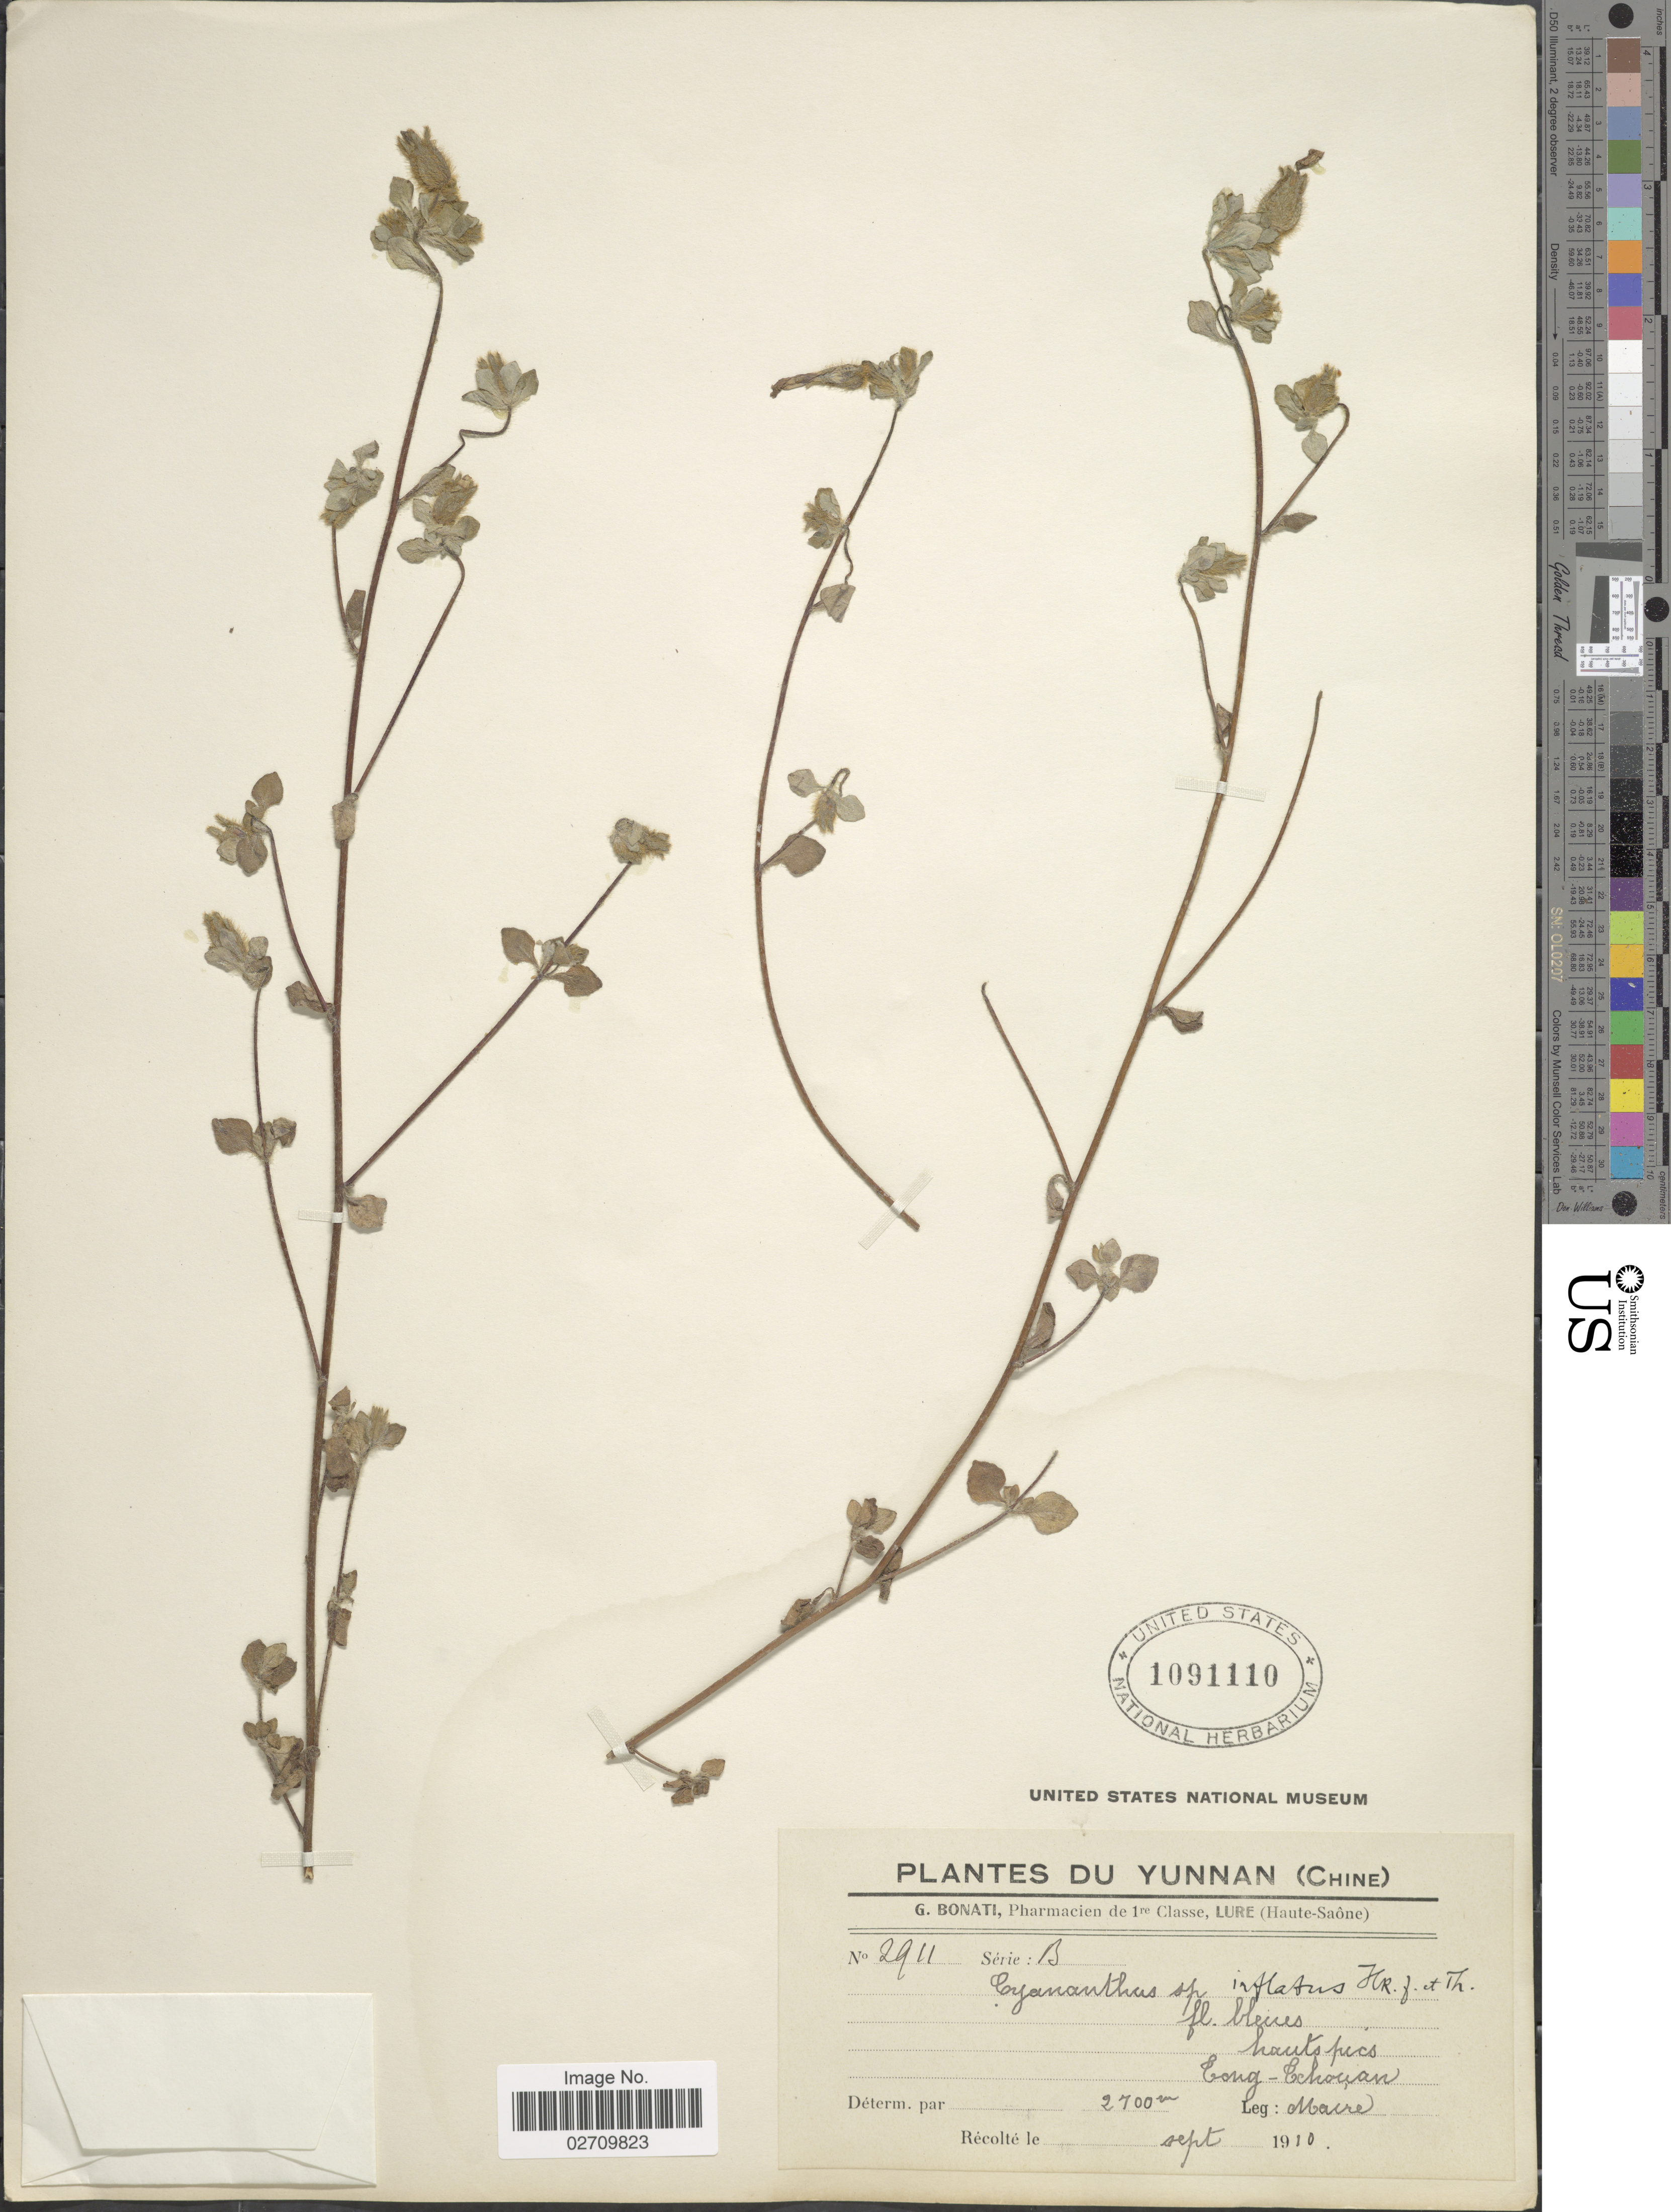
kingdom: Plantae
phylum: Tracheophyta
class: Magnoliopsida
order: Asterales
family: Campanulaceae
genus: Cyananthus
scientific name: Cyananthus inflatus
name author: Hook. f. & Thomson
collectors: Maire, --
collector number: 2911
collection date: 1910-09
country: China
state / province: Yunnan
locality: Tong-Schouan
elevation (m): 2700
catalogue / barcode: US 1091110